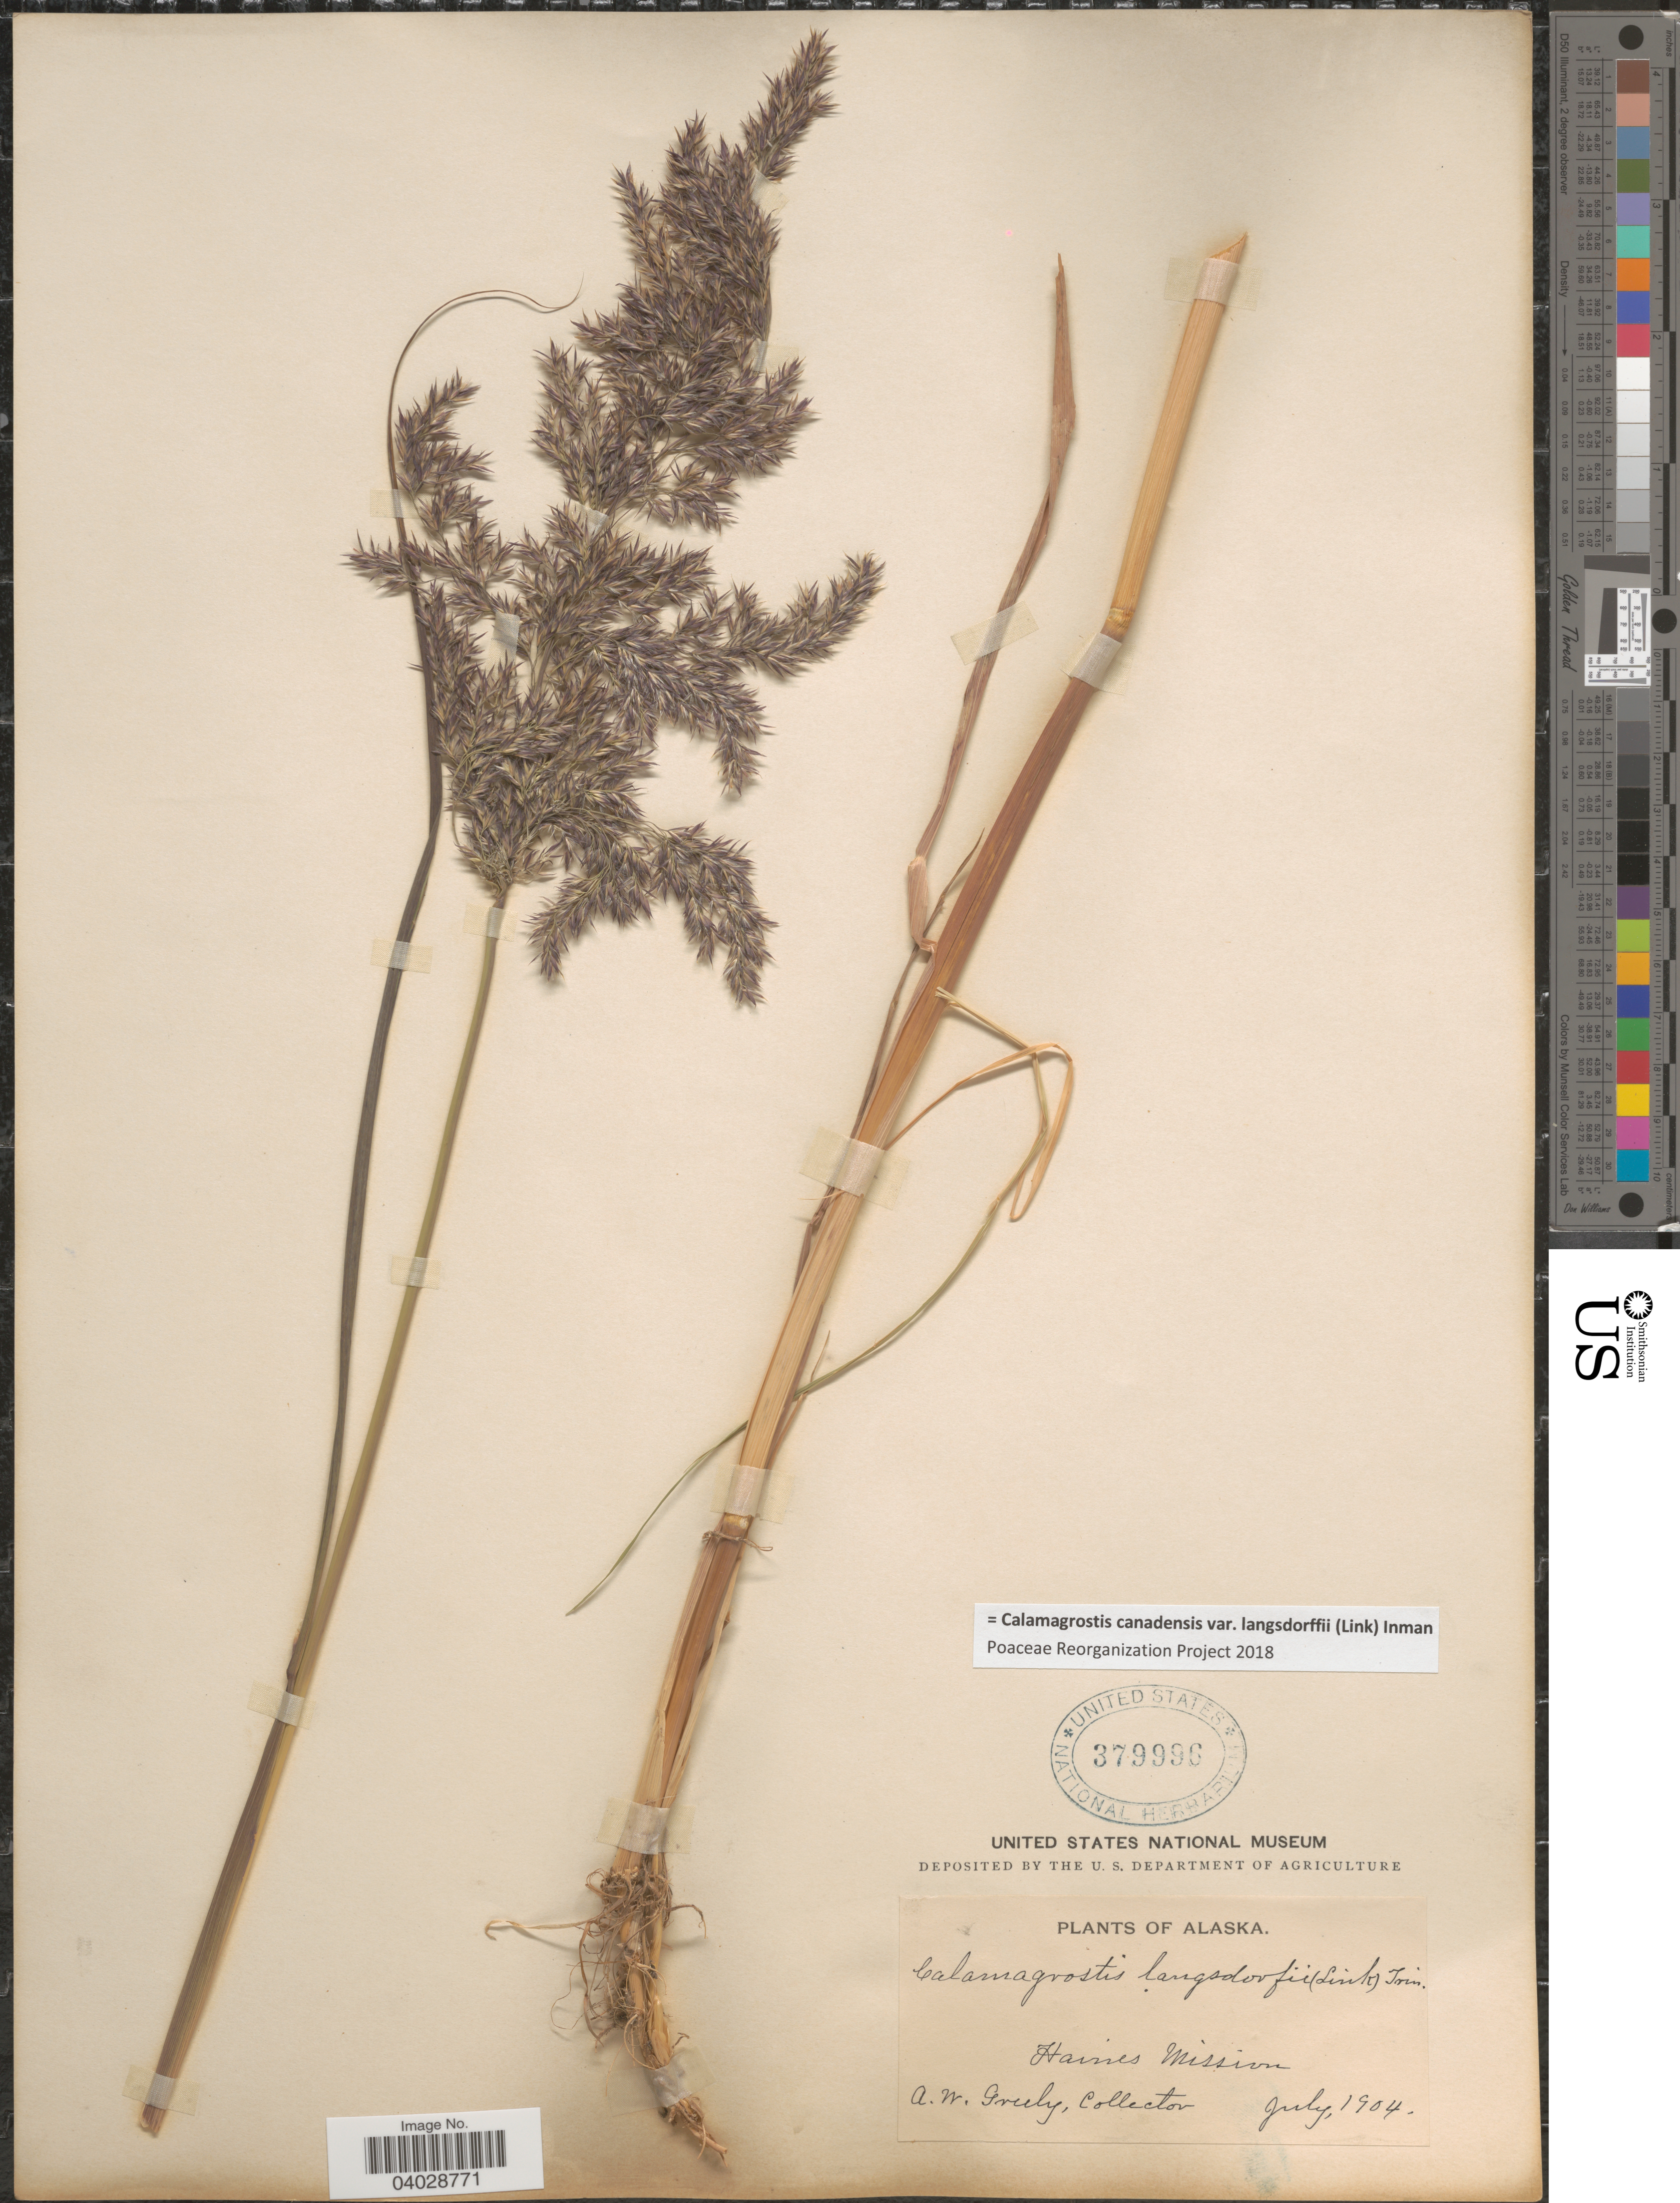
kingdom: Plantae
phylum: Tracheophyta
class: Liliopsida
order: Poales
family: Poaceae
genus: Calamagrostis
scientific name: Calamagrostis canadensis var. langsdorffii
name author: (Link) Inman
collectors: A. Greely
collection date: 1904-07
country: United States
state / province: Alaska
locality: Haines Mission.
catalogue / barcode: US 379996